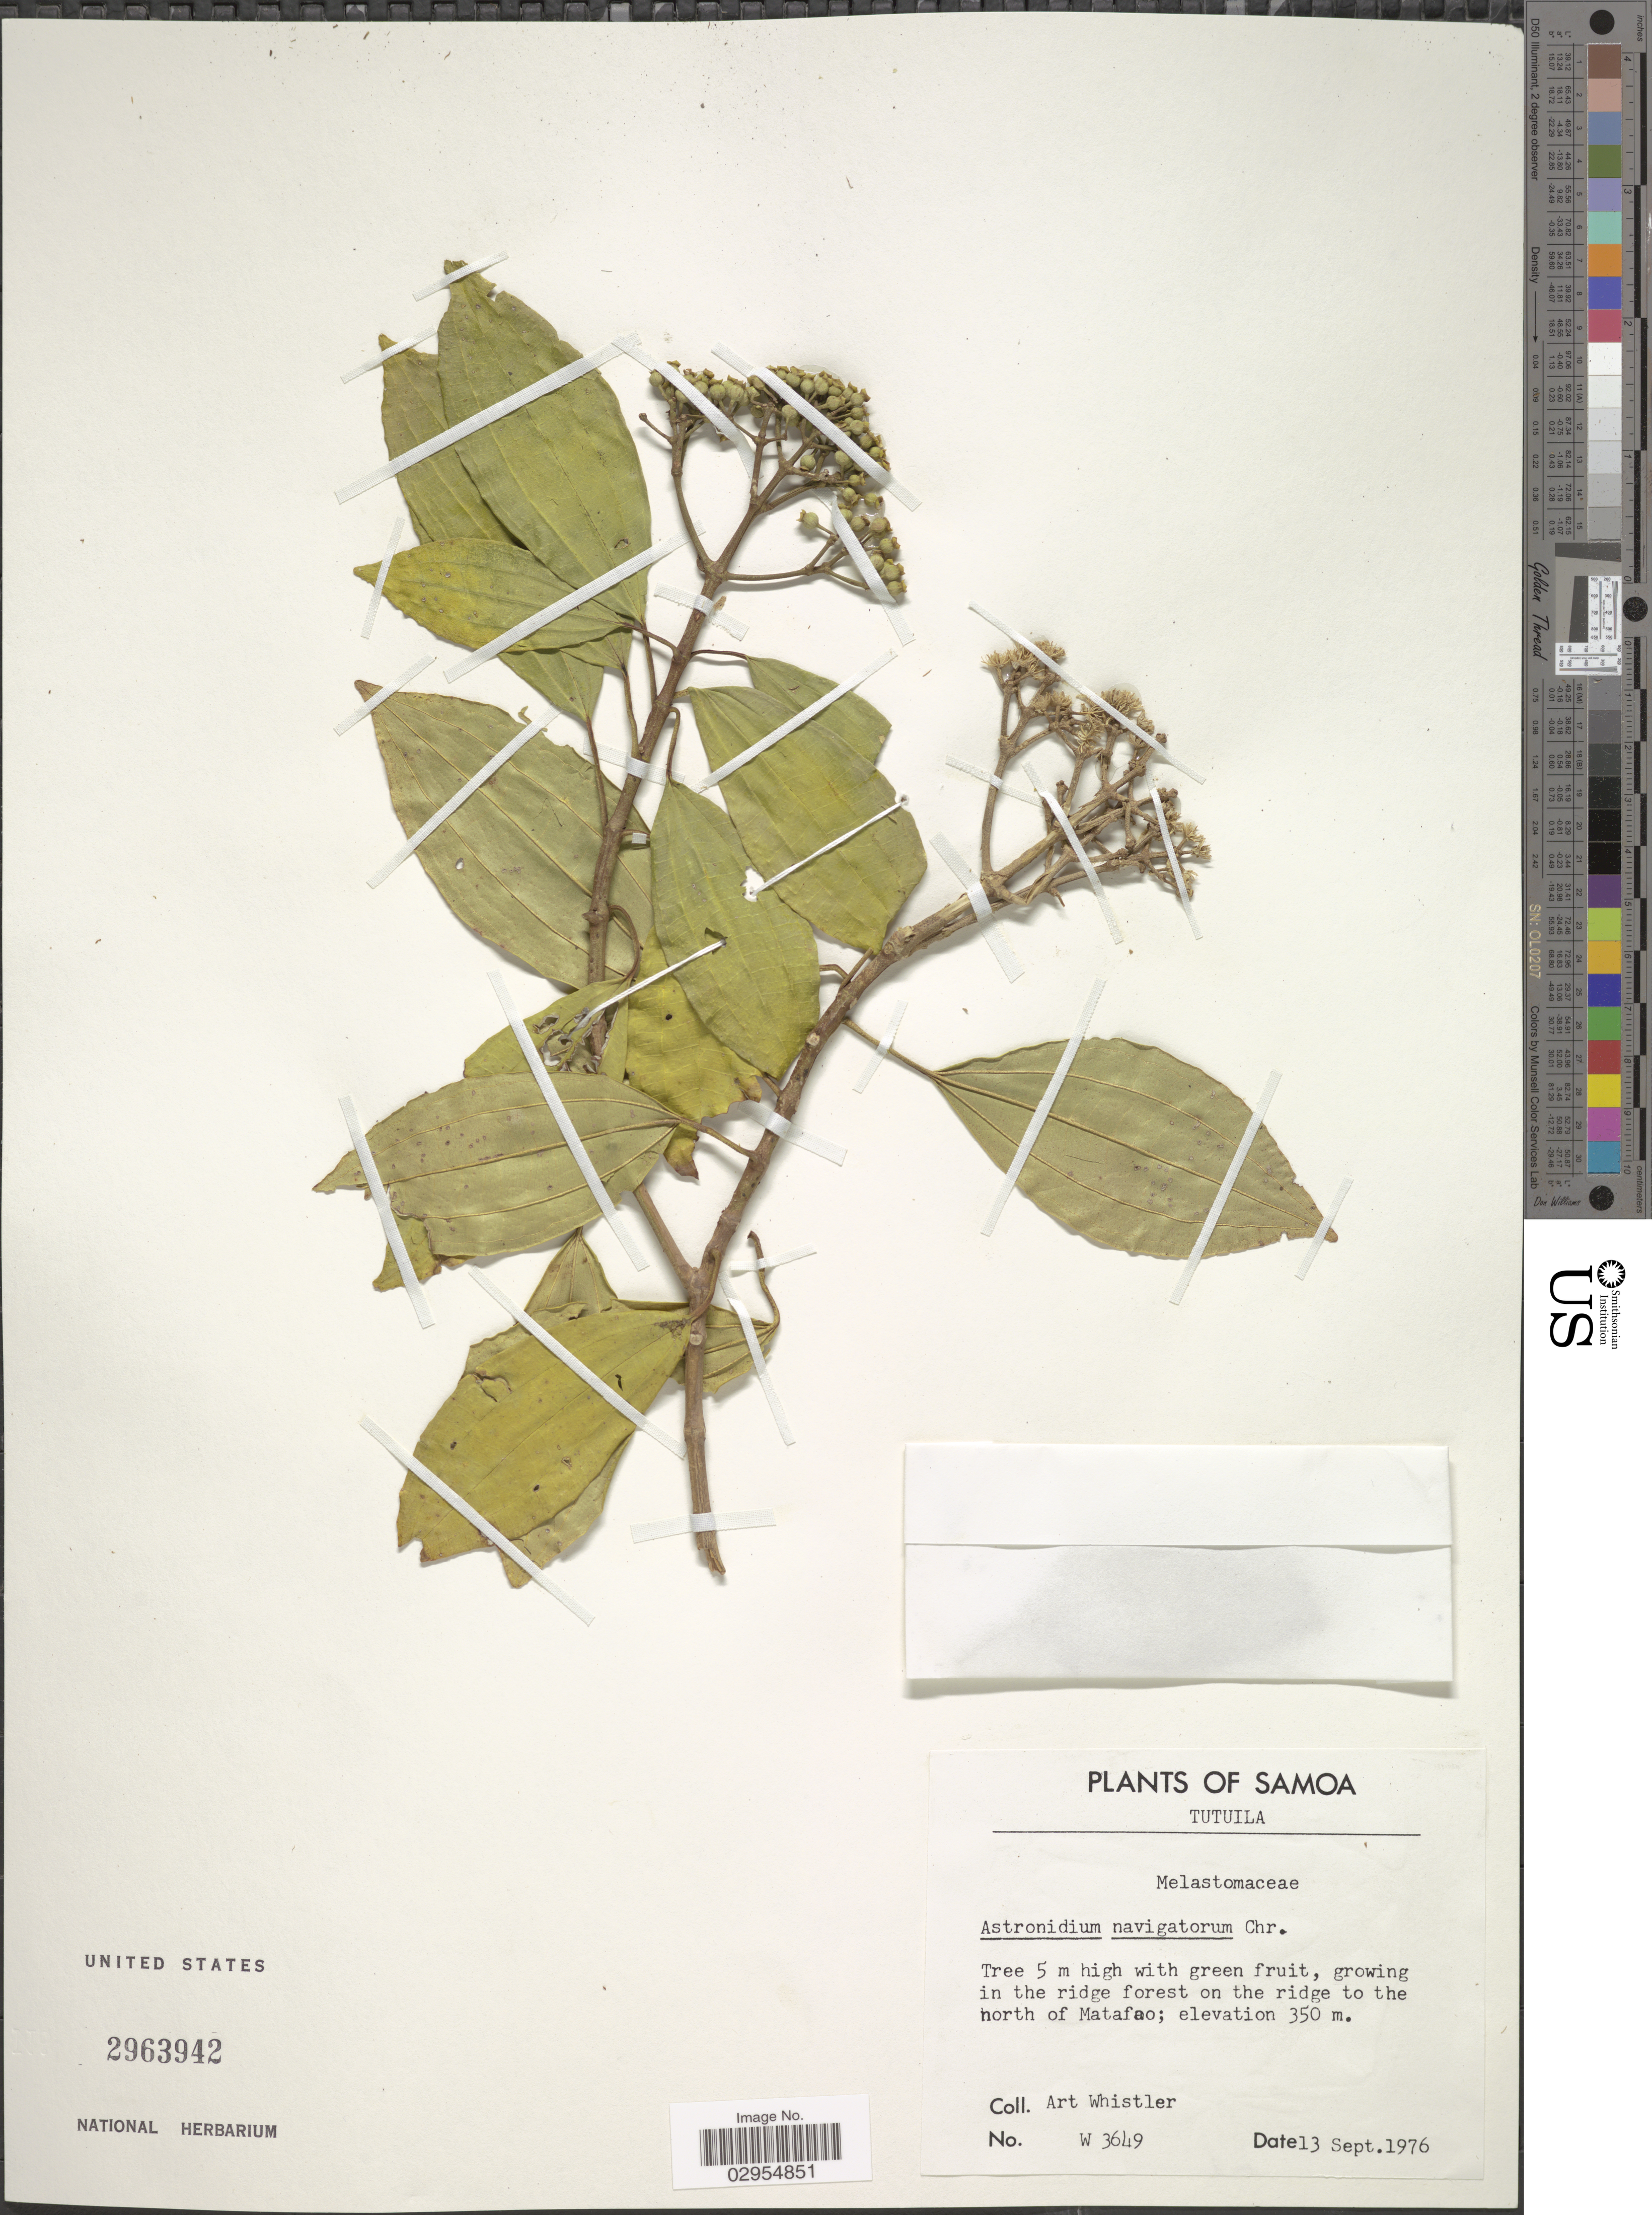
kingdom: Plantae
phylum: Tracheophyta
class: Magnoliopsida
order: Myrtales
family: Melastomataceae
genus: Astronidium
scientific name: Astronidium navigatorum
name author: Christoph.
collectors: A. Whistler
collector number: W 3649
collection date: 1976-09-13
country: American Samoa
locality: Samoa. Tutuila. Growing in the ridge forest on the ridge to the north of Matafao.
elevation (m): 350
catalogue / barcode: US 2963942